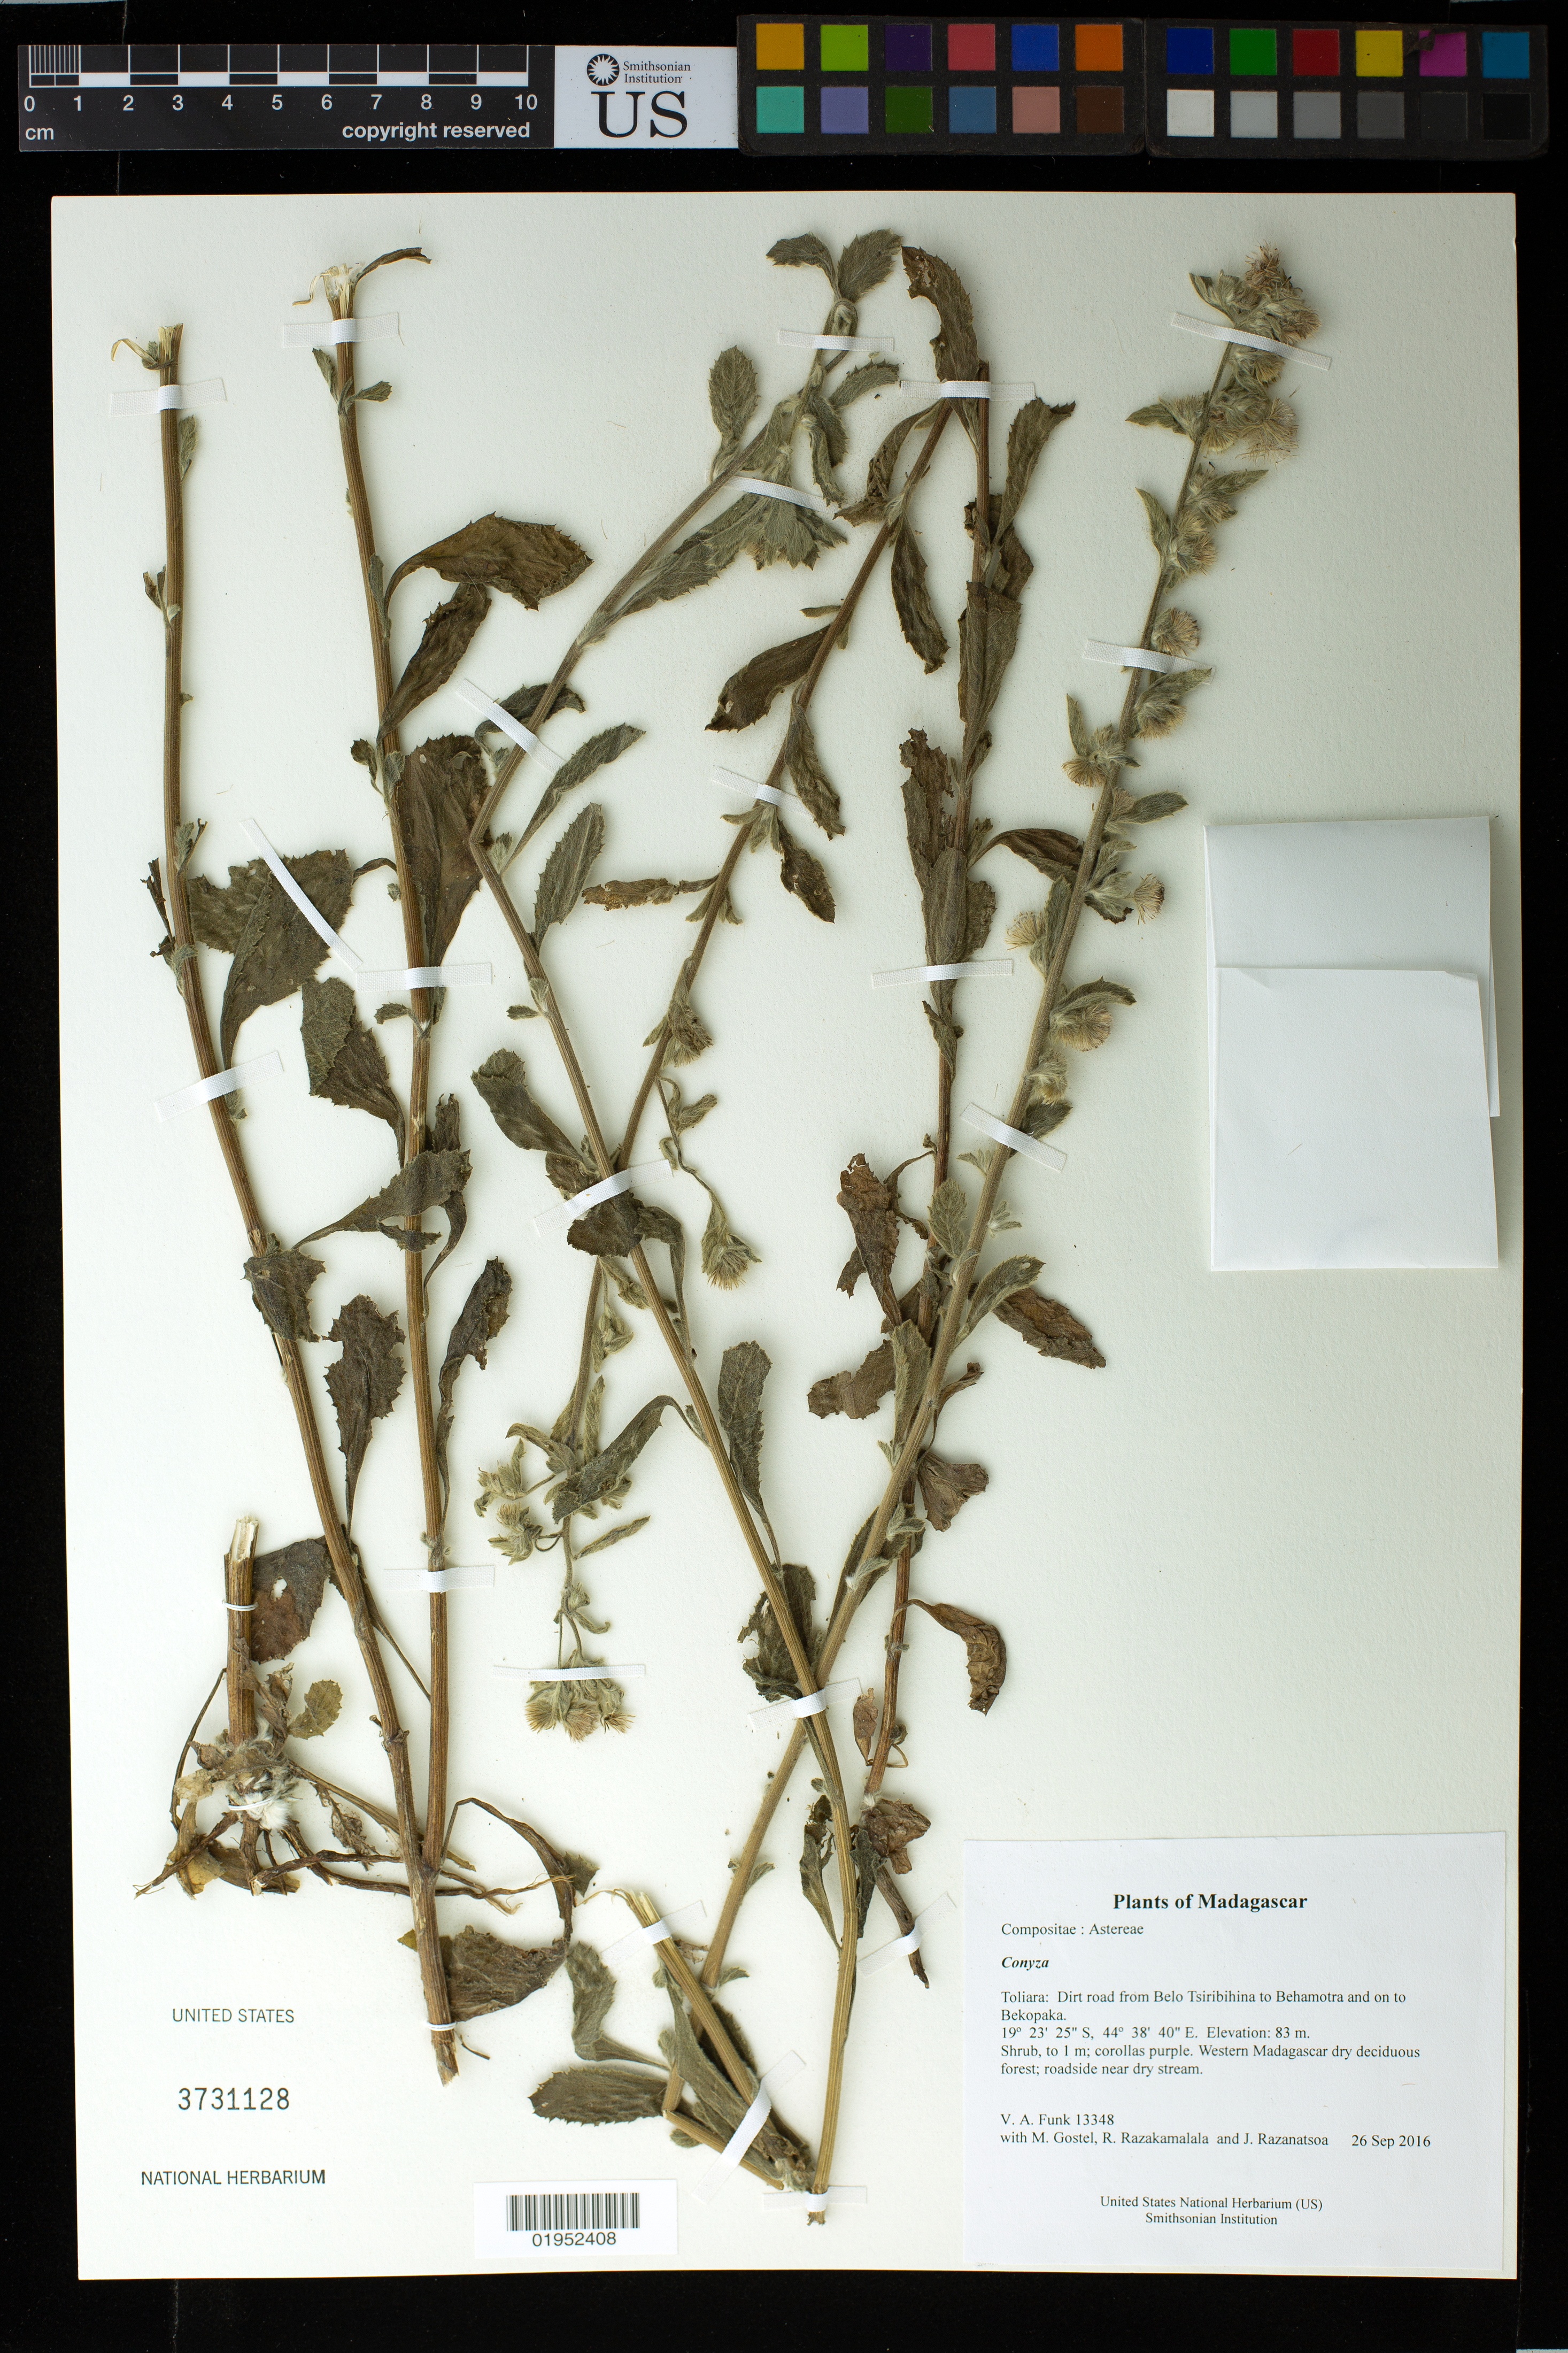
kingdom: Plantae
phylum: Tracheophyta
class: Magnoliopsida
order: Asterales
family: Asteraceae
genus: Conyza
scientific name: Conyza sp.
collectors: M. R. Gostel, R. Razakamalala & J. Razanatsoa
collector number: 13348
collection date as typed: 26 Sep 2016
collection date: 2016-09-26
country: Madagascar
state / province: Menabe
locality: Dirt road from Belo Tsiribihina to Behamotra and on to Bekopaka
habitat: Western Madagascar dry deciduous forest; roadside near dry stream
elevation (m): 83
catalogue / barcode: US 3731128